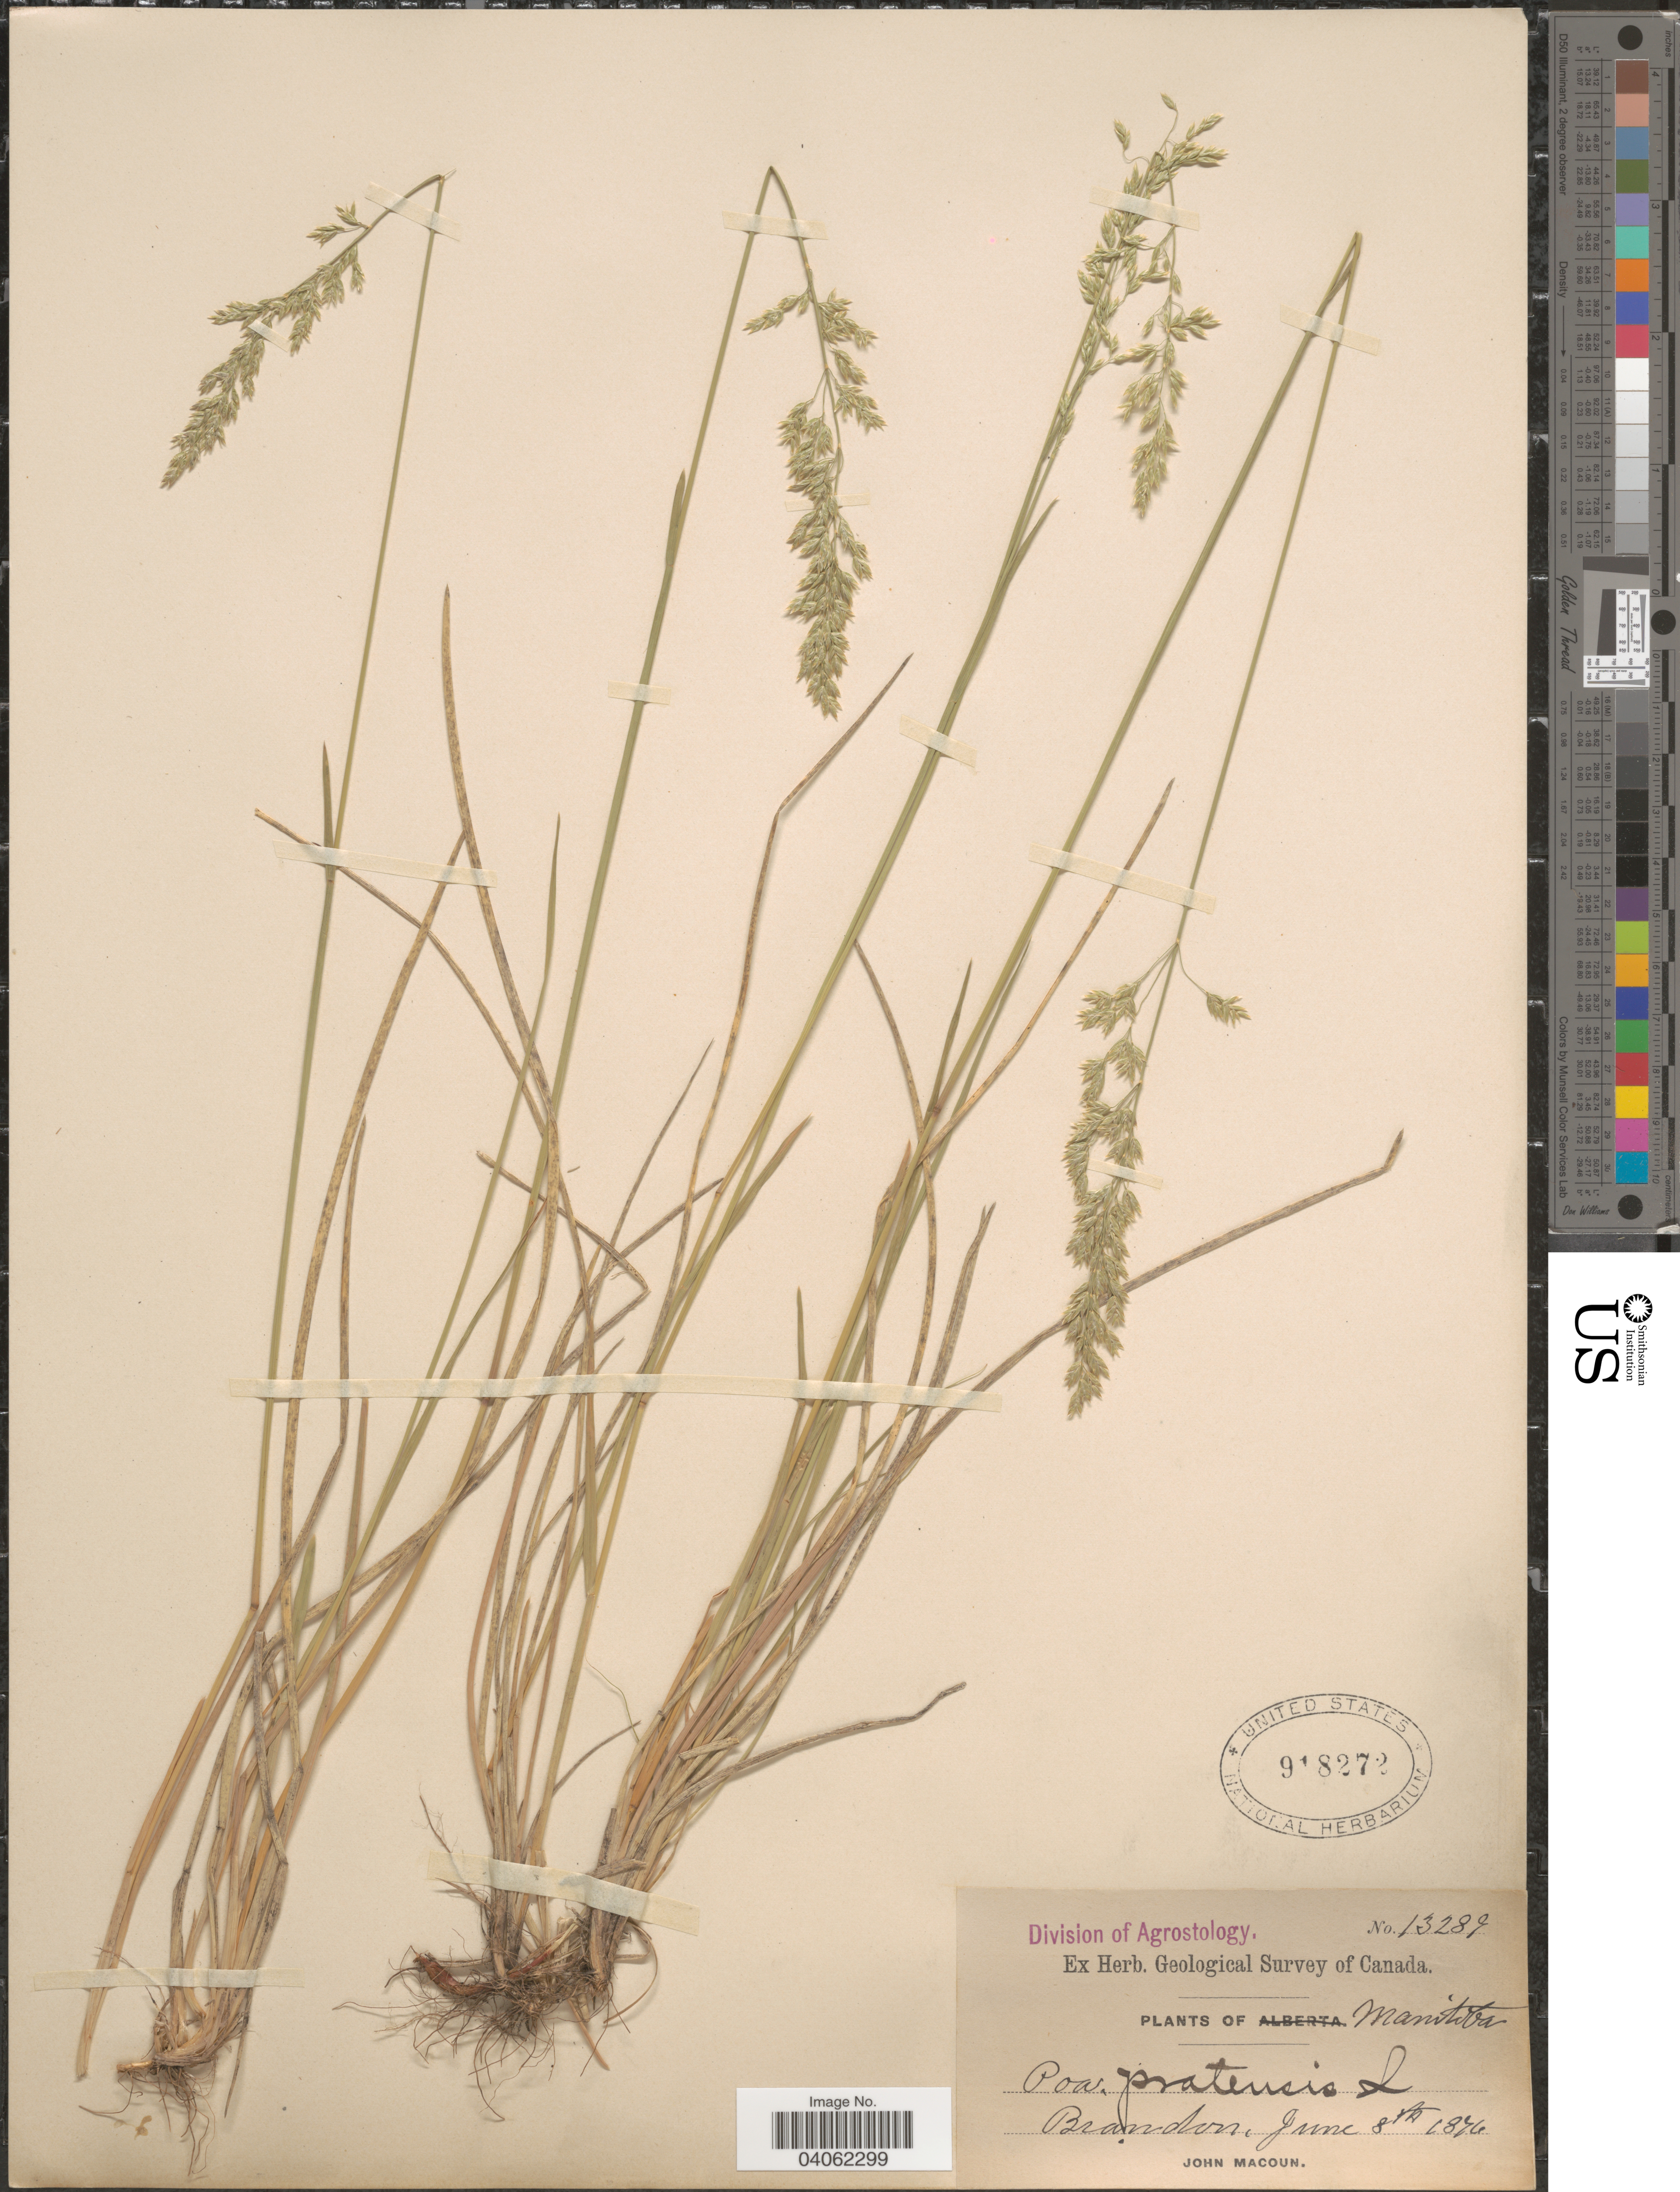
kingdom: Plantae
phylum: Tracheophyta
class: Liliopsida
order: Poales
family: Poaceae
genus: Poa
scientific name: Poa pratensis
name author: L.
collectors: J. Macoun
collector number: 13289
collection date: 1876-06-08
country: Canada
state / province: Manitoba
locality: Brandon.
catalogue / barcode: US 918272